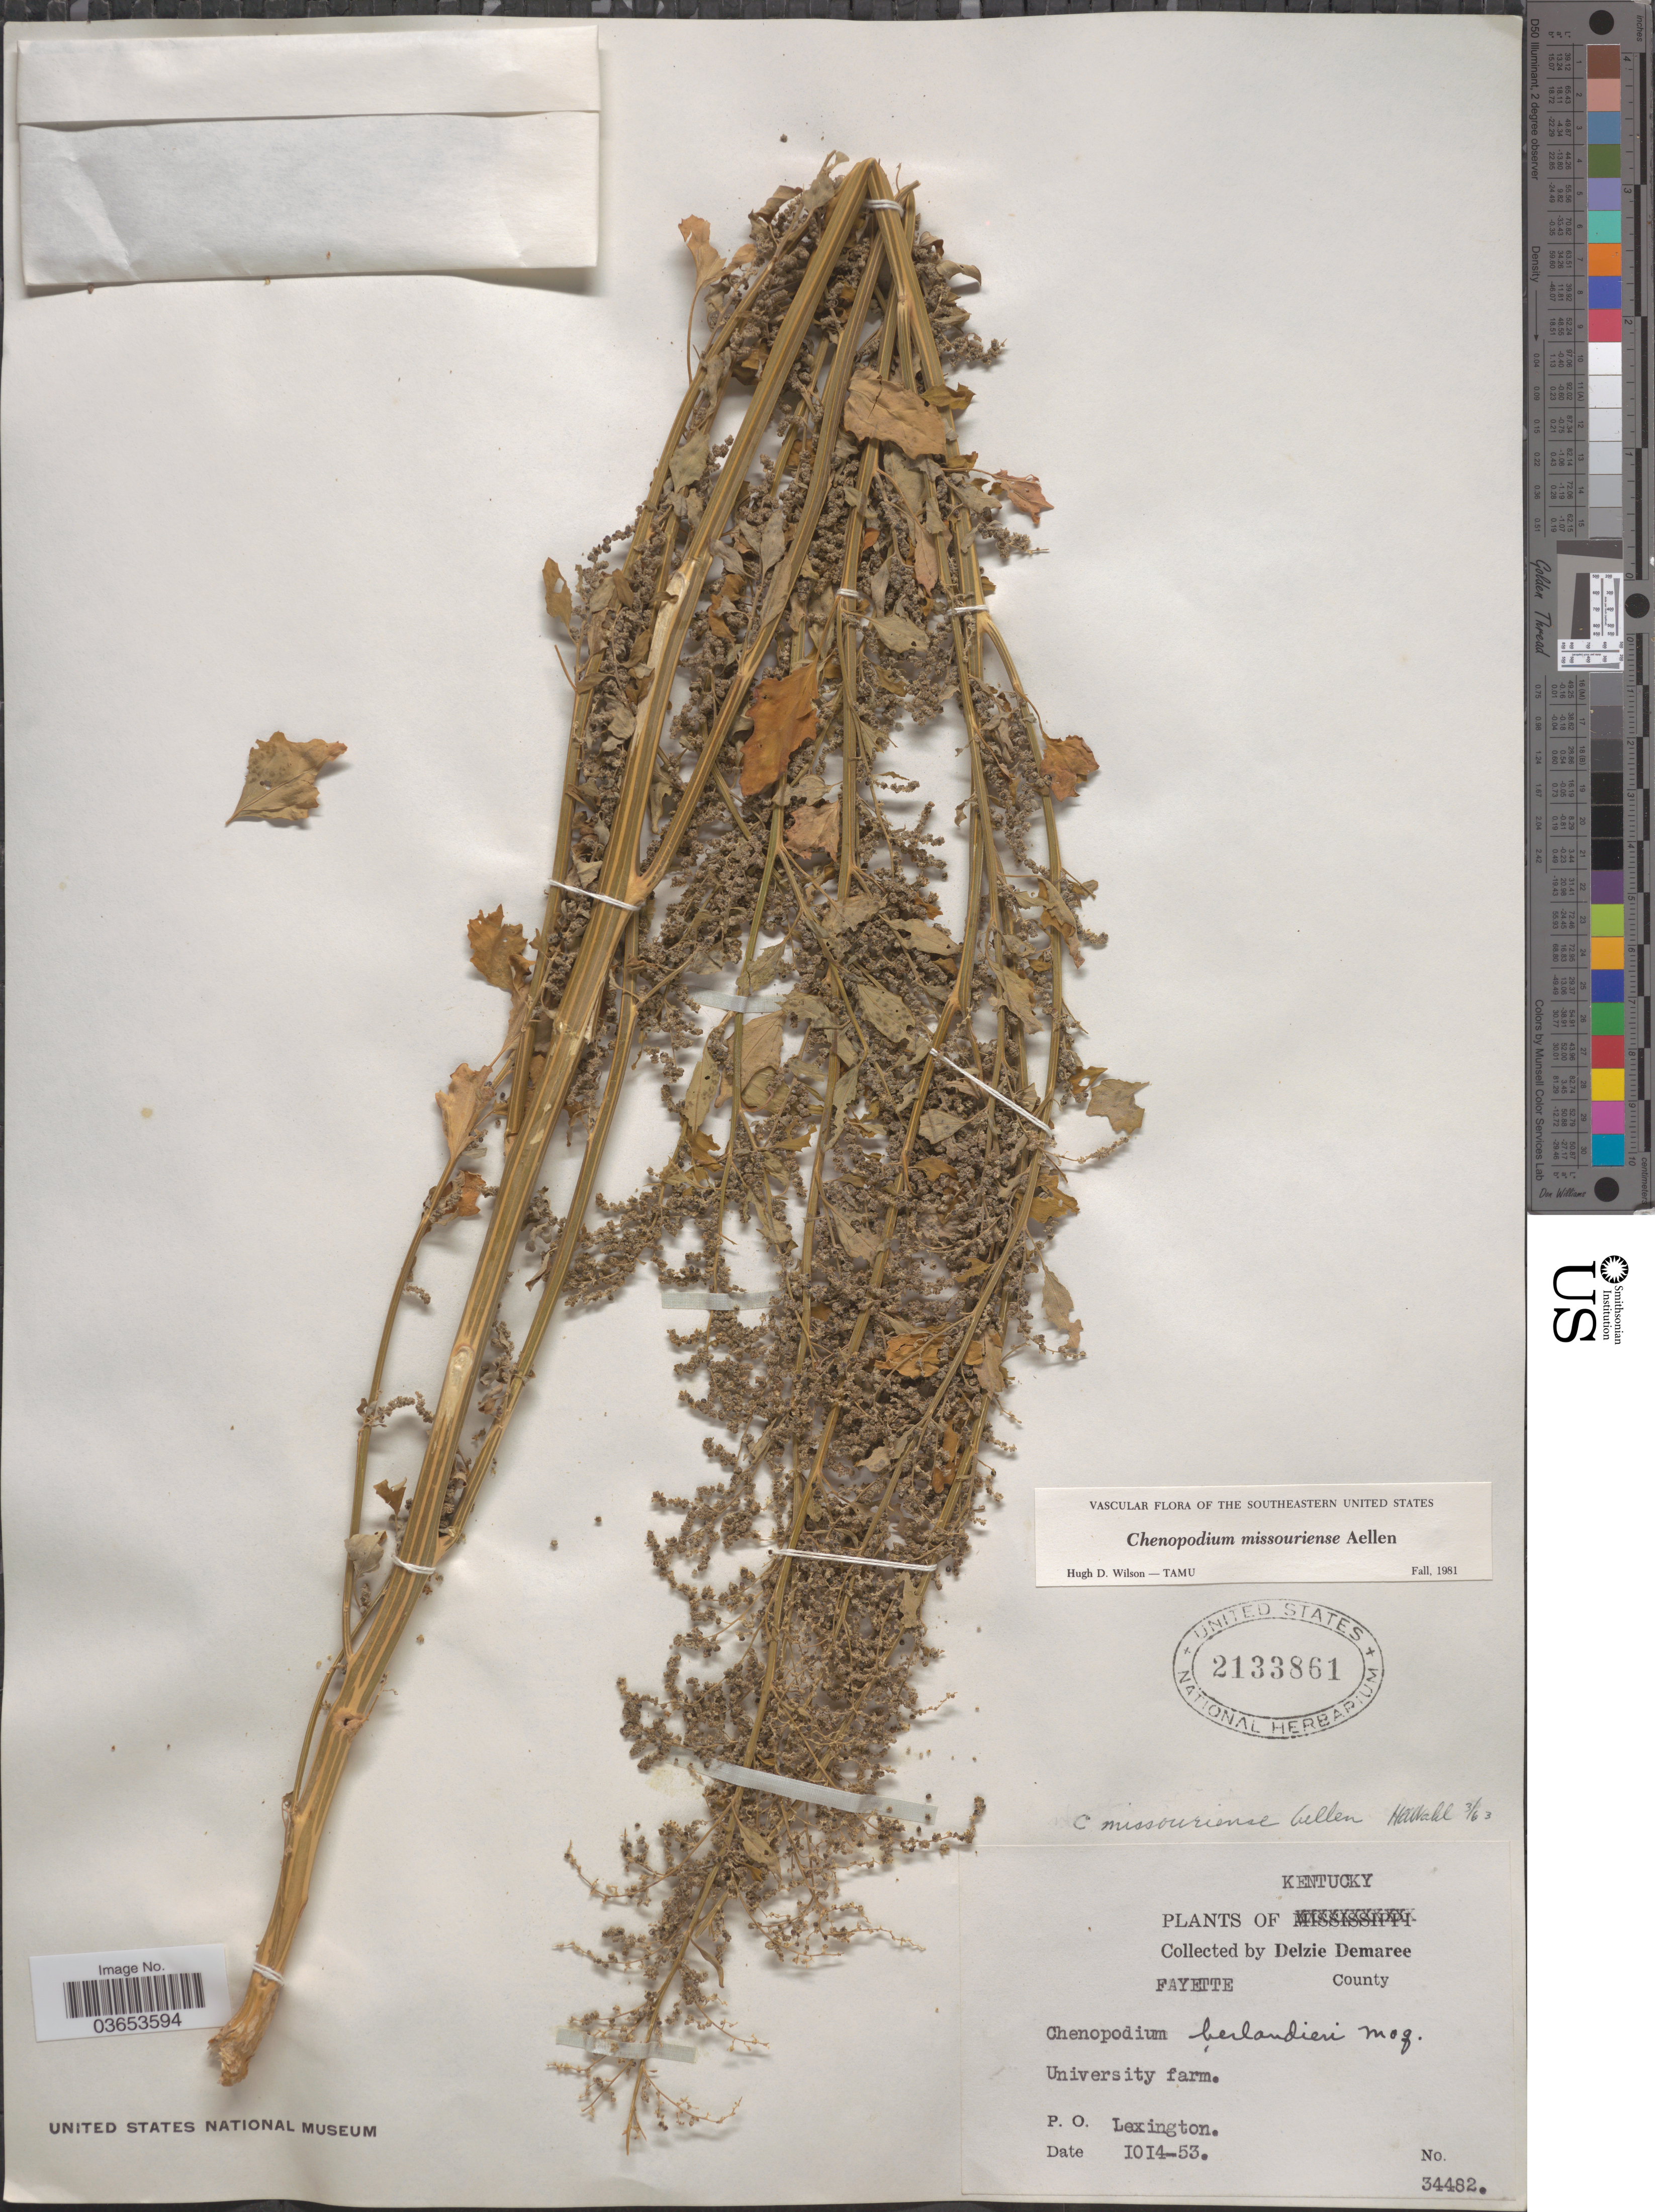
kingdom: Plantae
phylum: Tracheophyta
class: Magnoliopsida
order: Caryophyllales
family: Amaranthaceae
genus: Chenopodium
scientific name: Chenopodium missouriense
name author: Aellen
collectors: D. Demaree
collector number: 34482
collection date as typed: Transcribed d/m/y: 14/10/53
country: United States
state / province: Kentucky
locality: Fayette County. University farm. P.O. Lexington.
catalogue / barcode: US 2133861